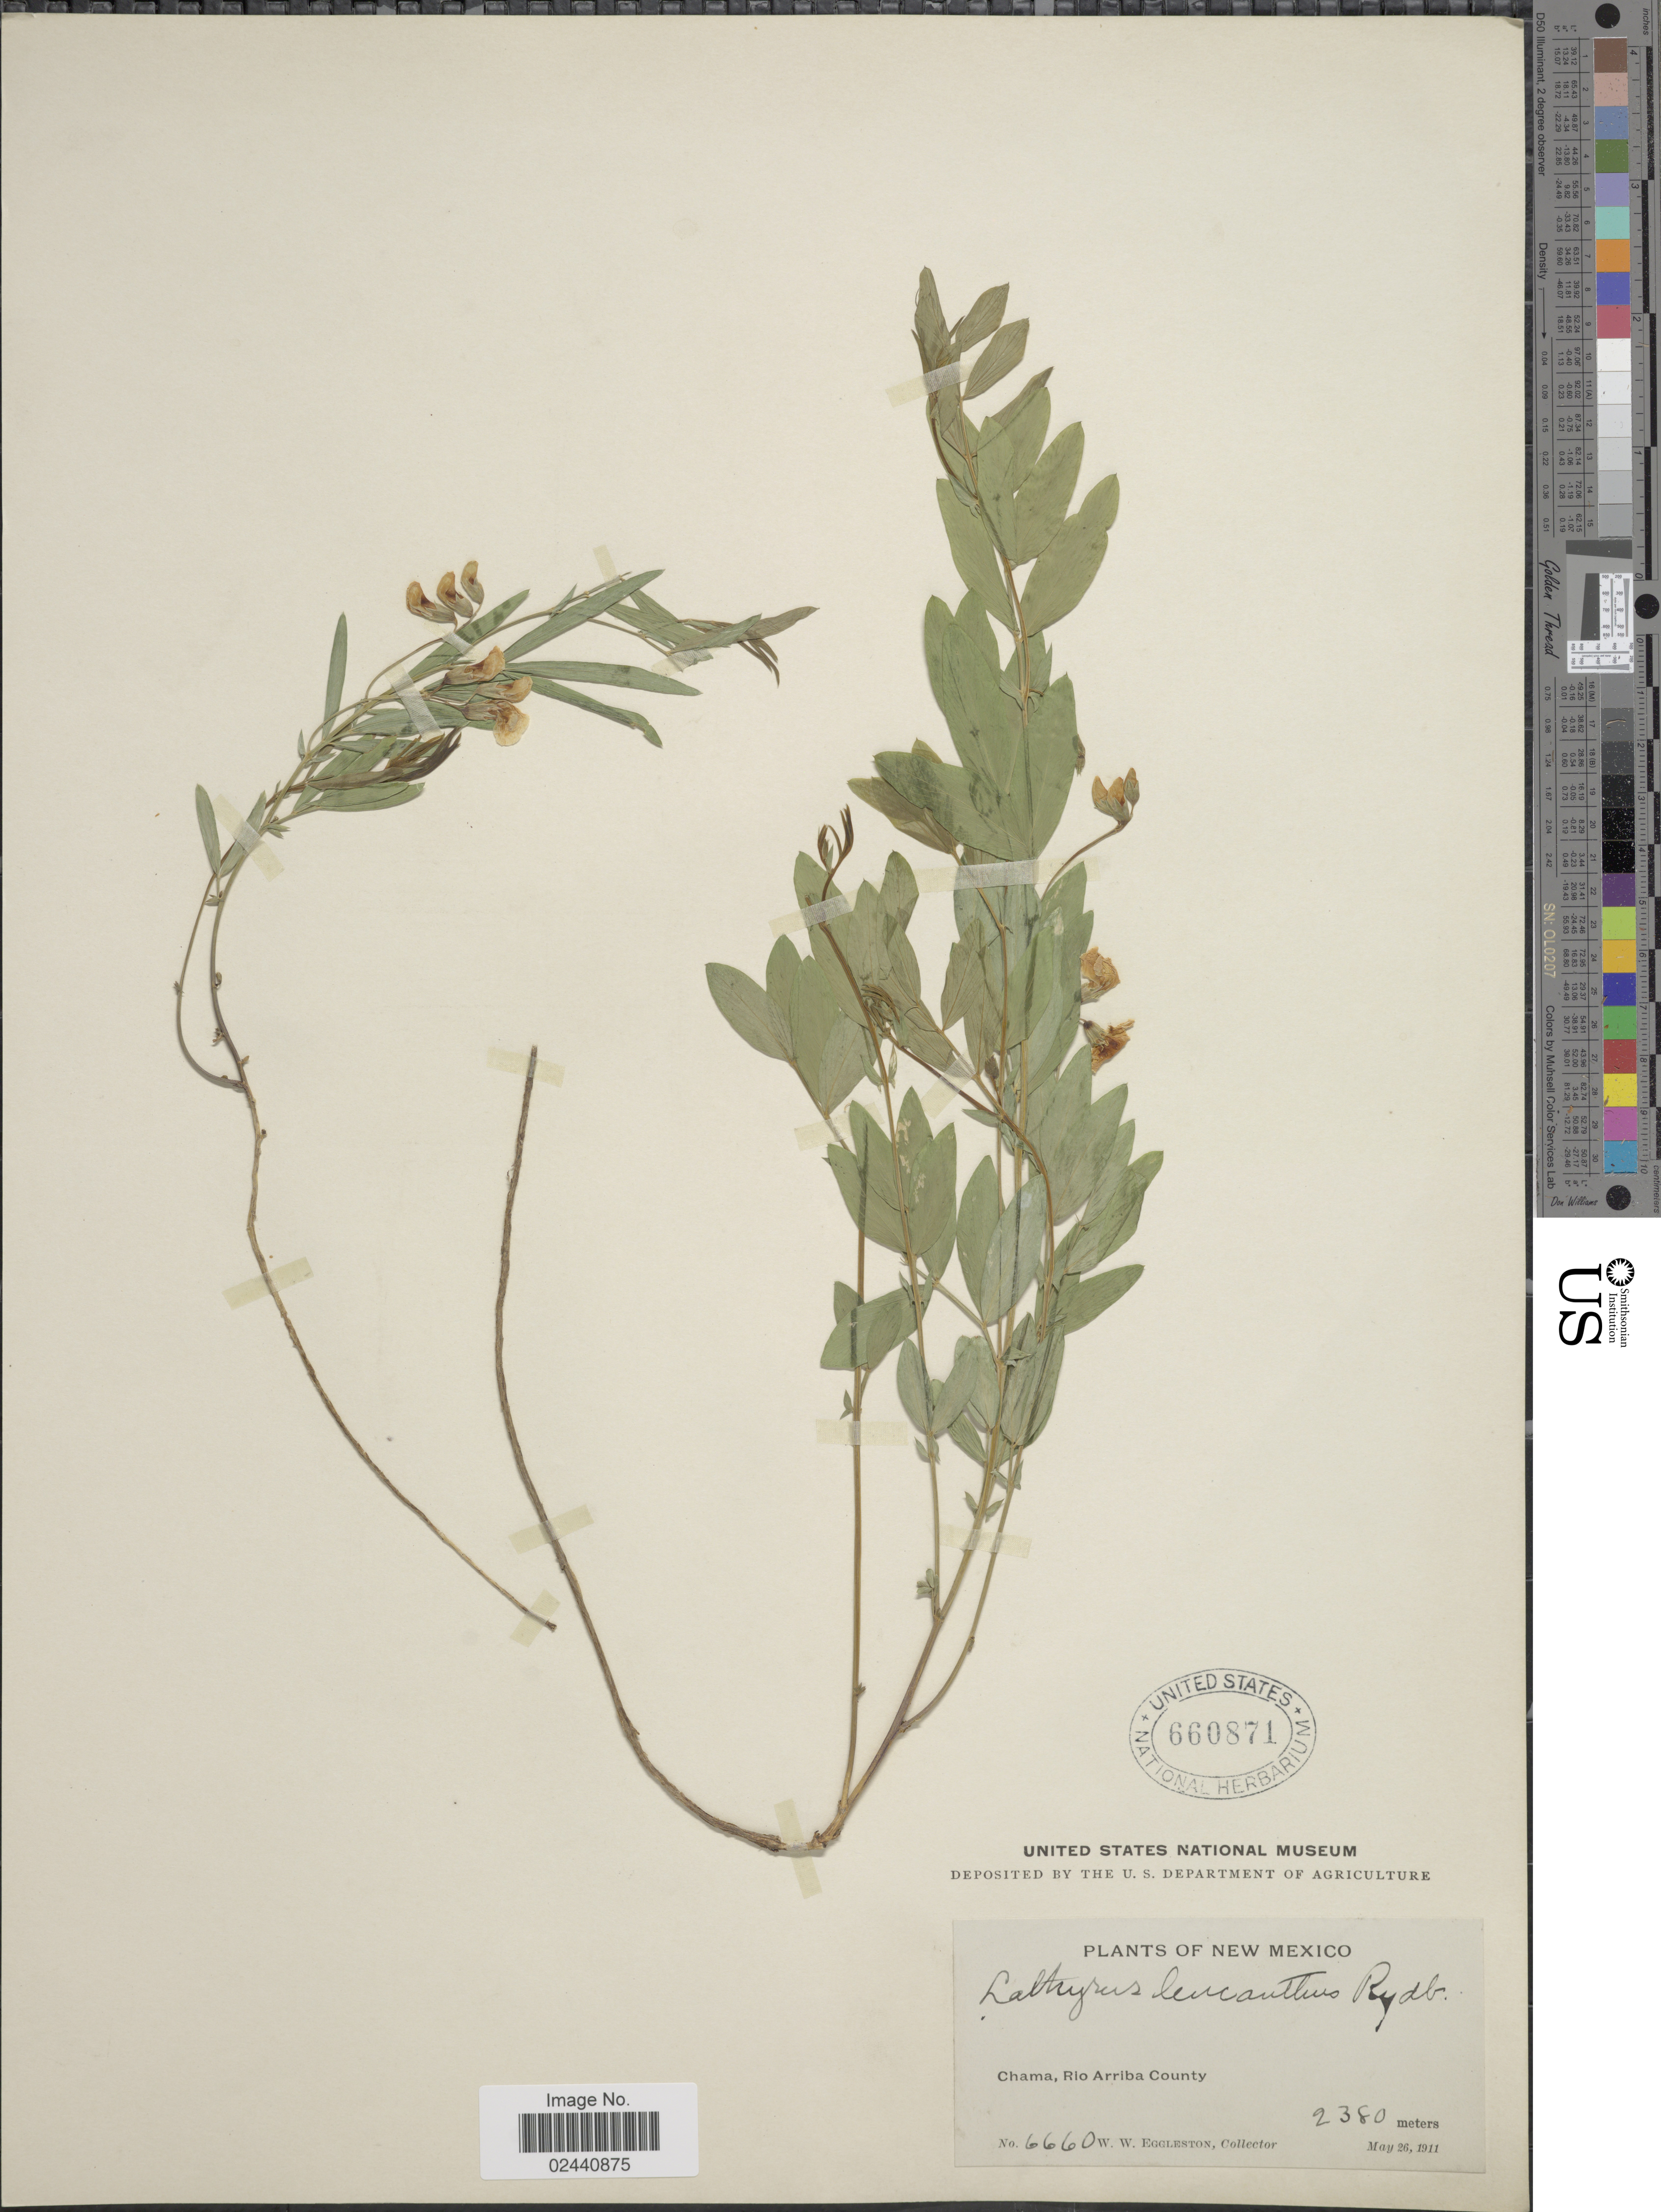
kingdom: Plantae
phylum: Tracheophyta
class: Magnoliopsida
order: Fabales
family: Fabaceae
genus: Lathyrus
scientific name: Lathyrus leucanthus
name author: Rydb.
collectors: W. W. Eggleston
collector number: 6660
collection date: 1911-05-26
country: United States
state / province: New Mexico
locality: Chama, Rio Arriba County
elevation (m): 2380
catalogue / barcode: US 660871